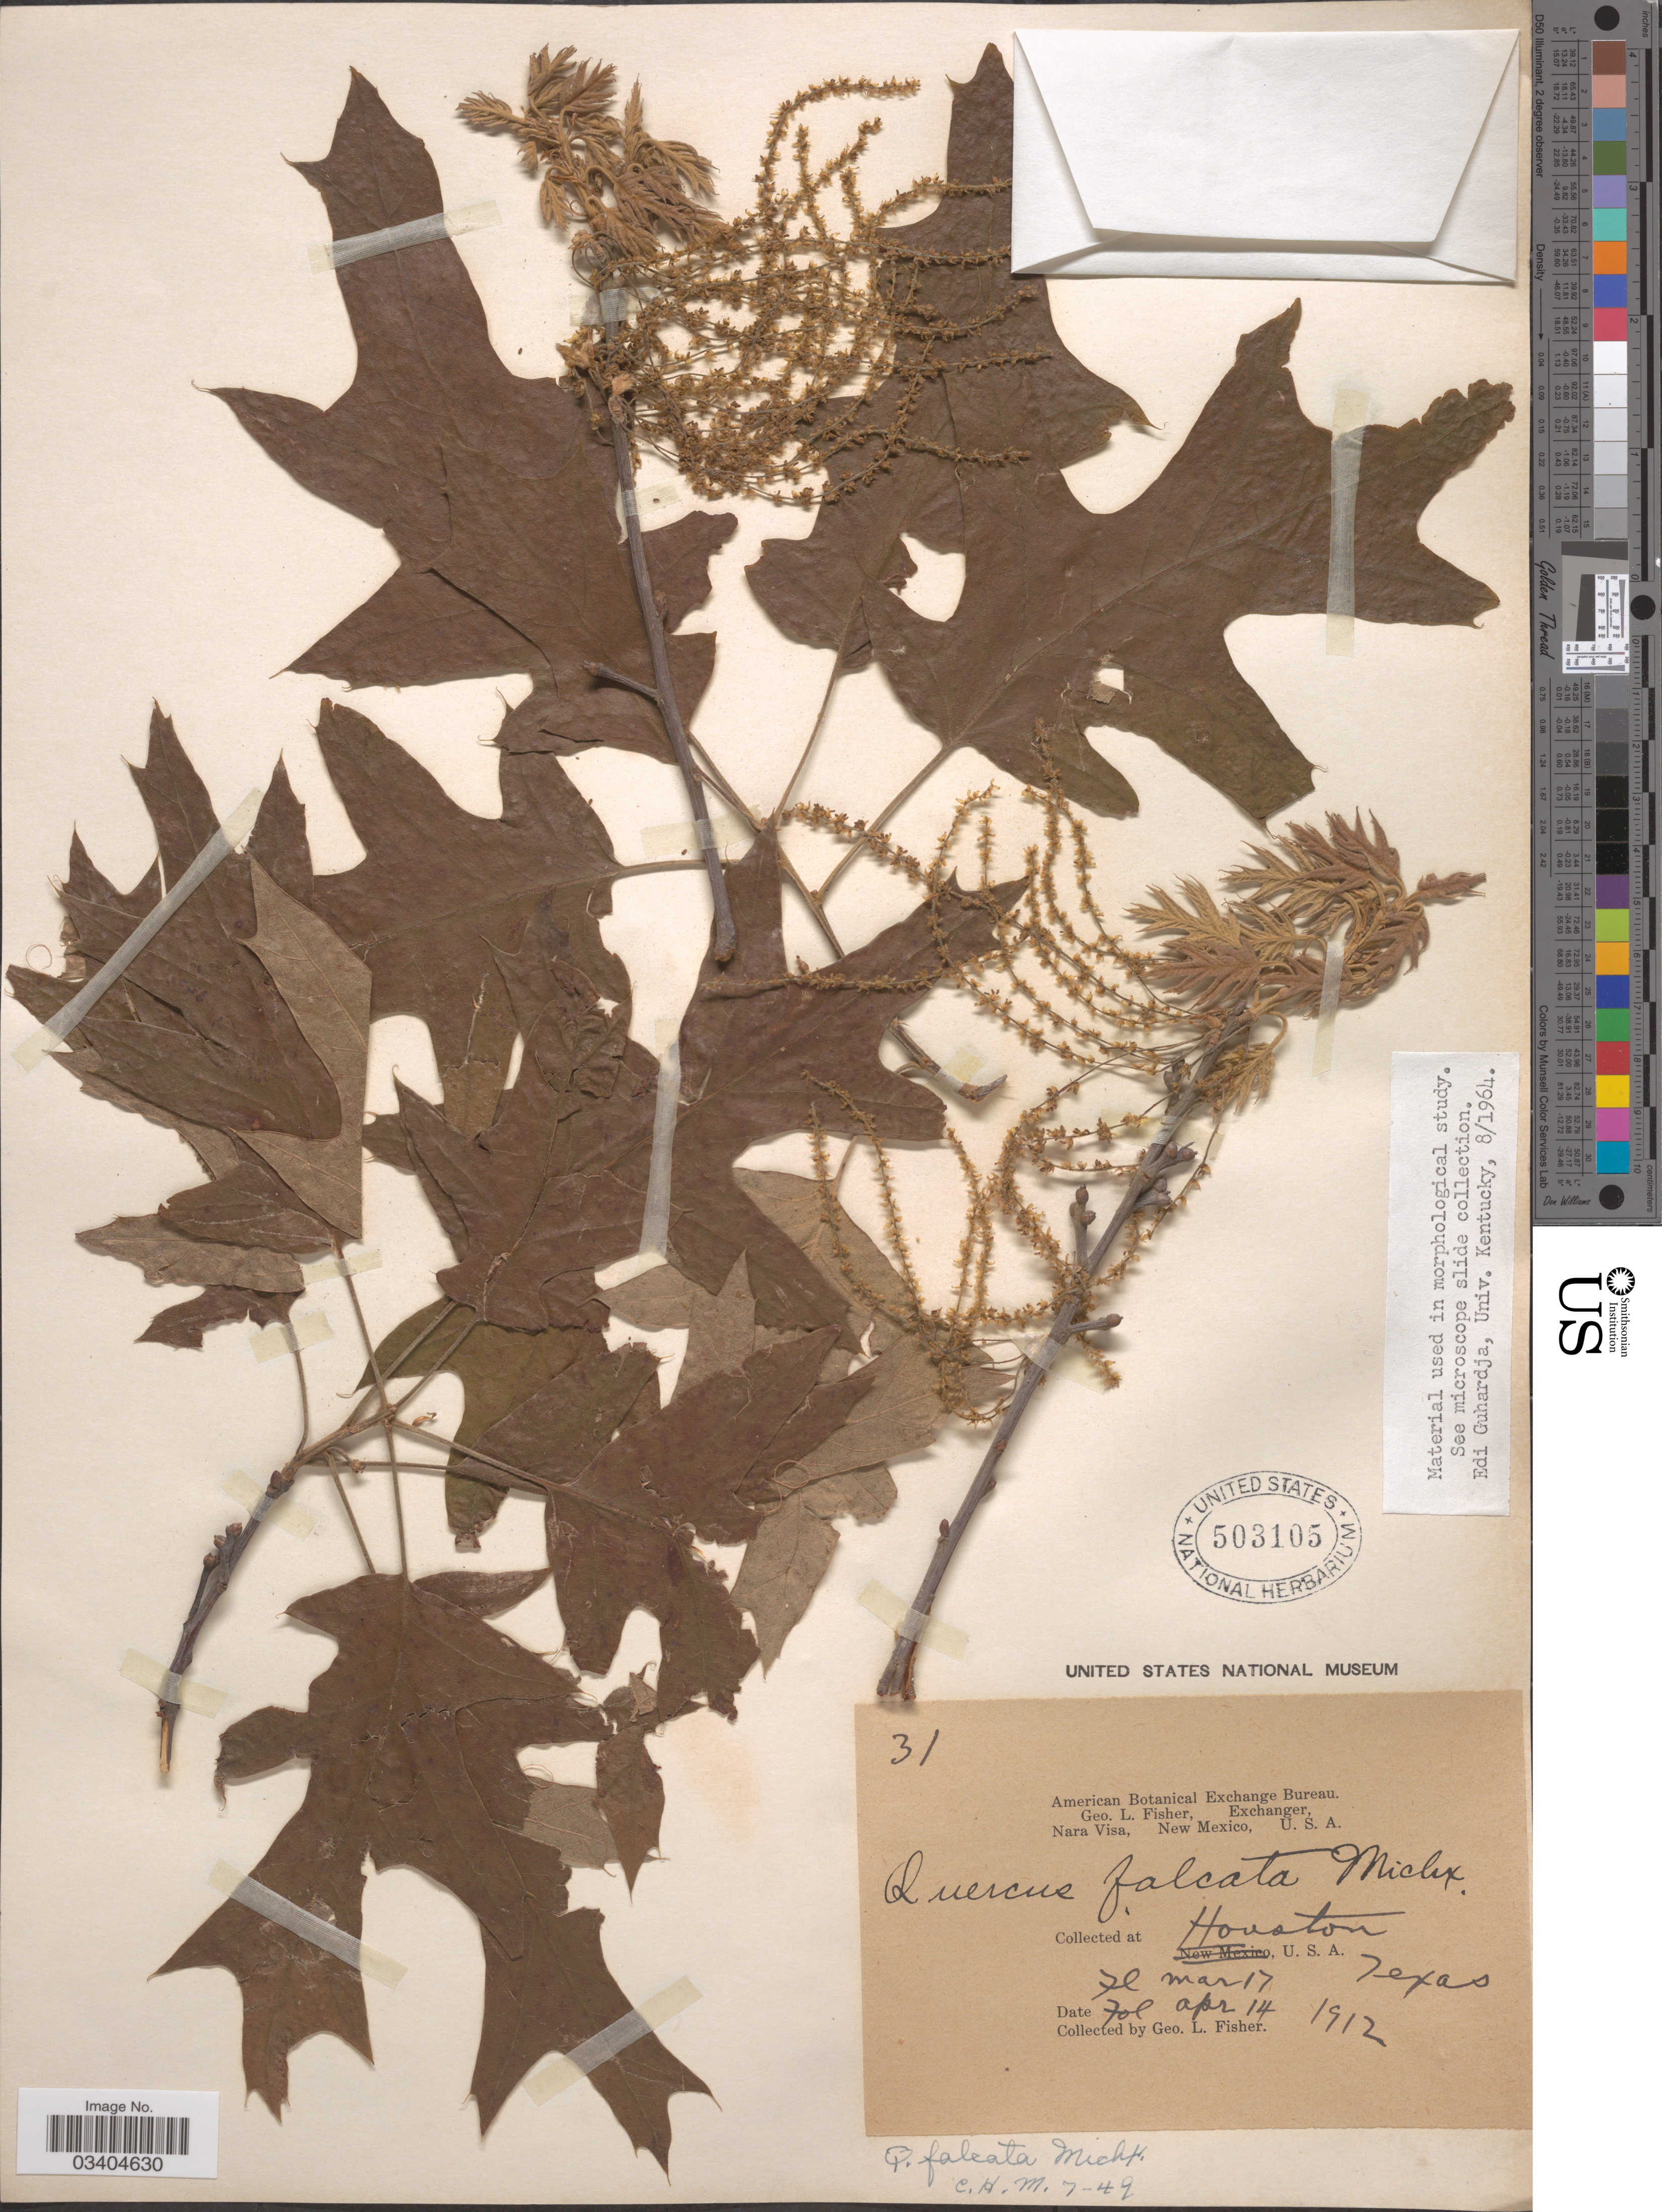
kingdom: Plantae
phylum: Tracheophyta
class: Magnoliopsida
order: Fagales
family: Fagaceae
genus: Quercus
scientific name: Quercus falcata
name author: Michx.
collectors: G. L. Fisher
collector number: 31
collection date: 1912-03-17/1912-04-14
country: United States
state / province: Texas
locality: Houston.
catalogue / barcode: US 503105